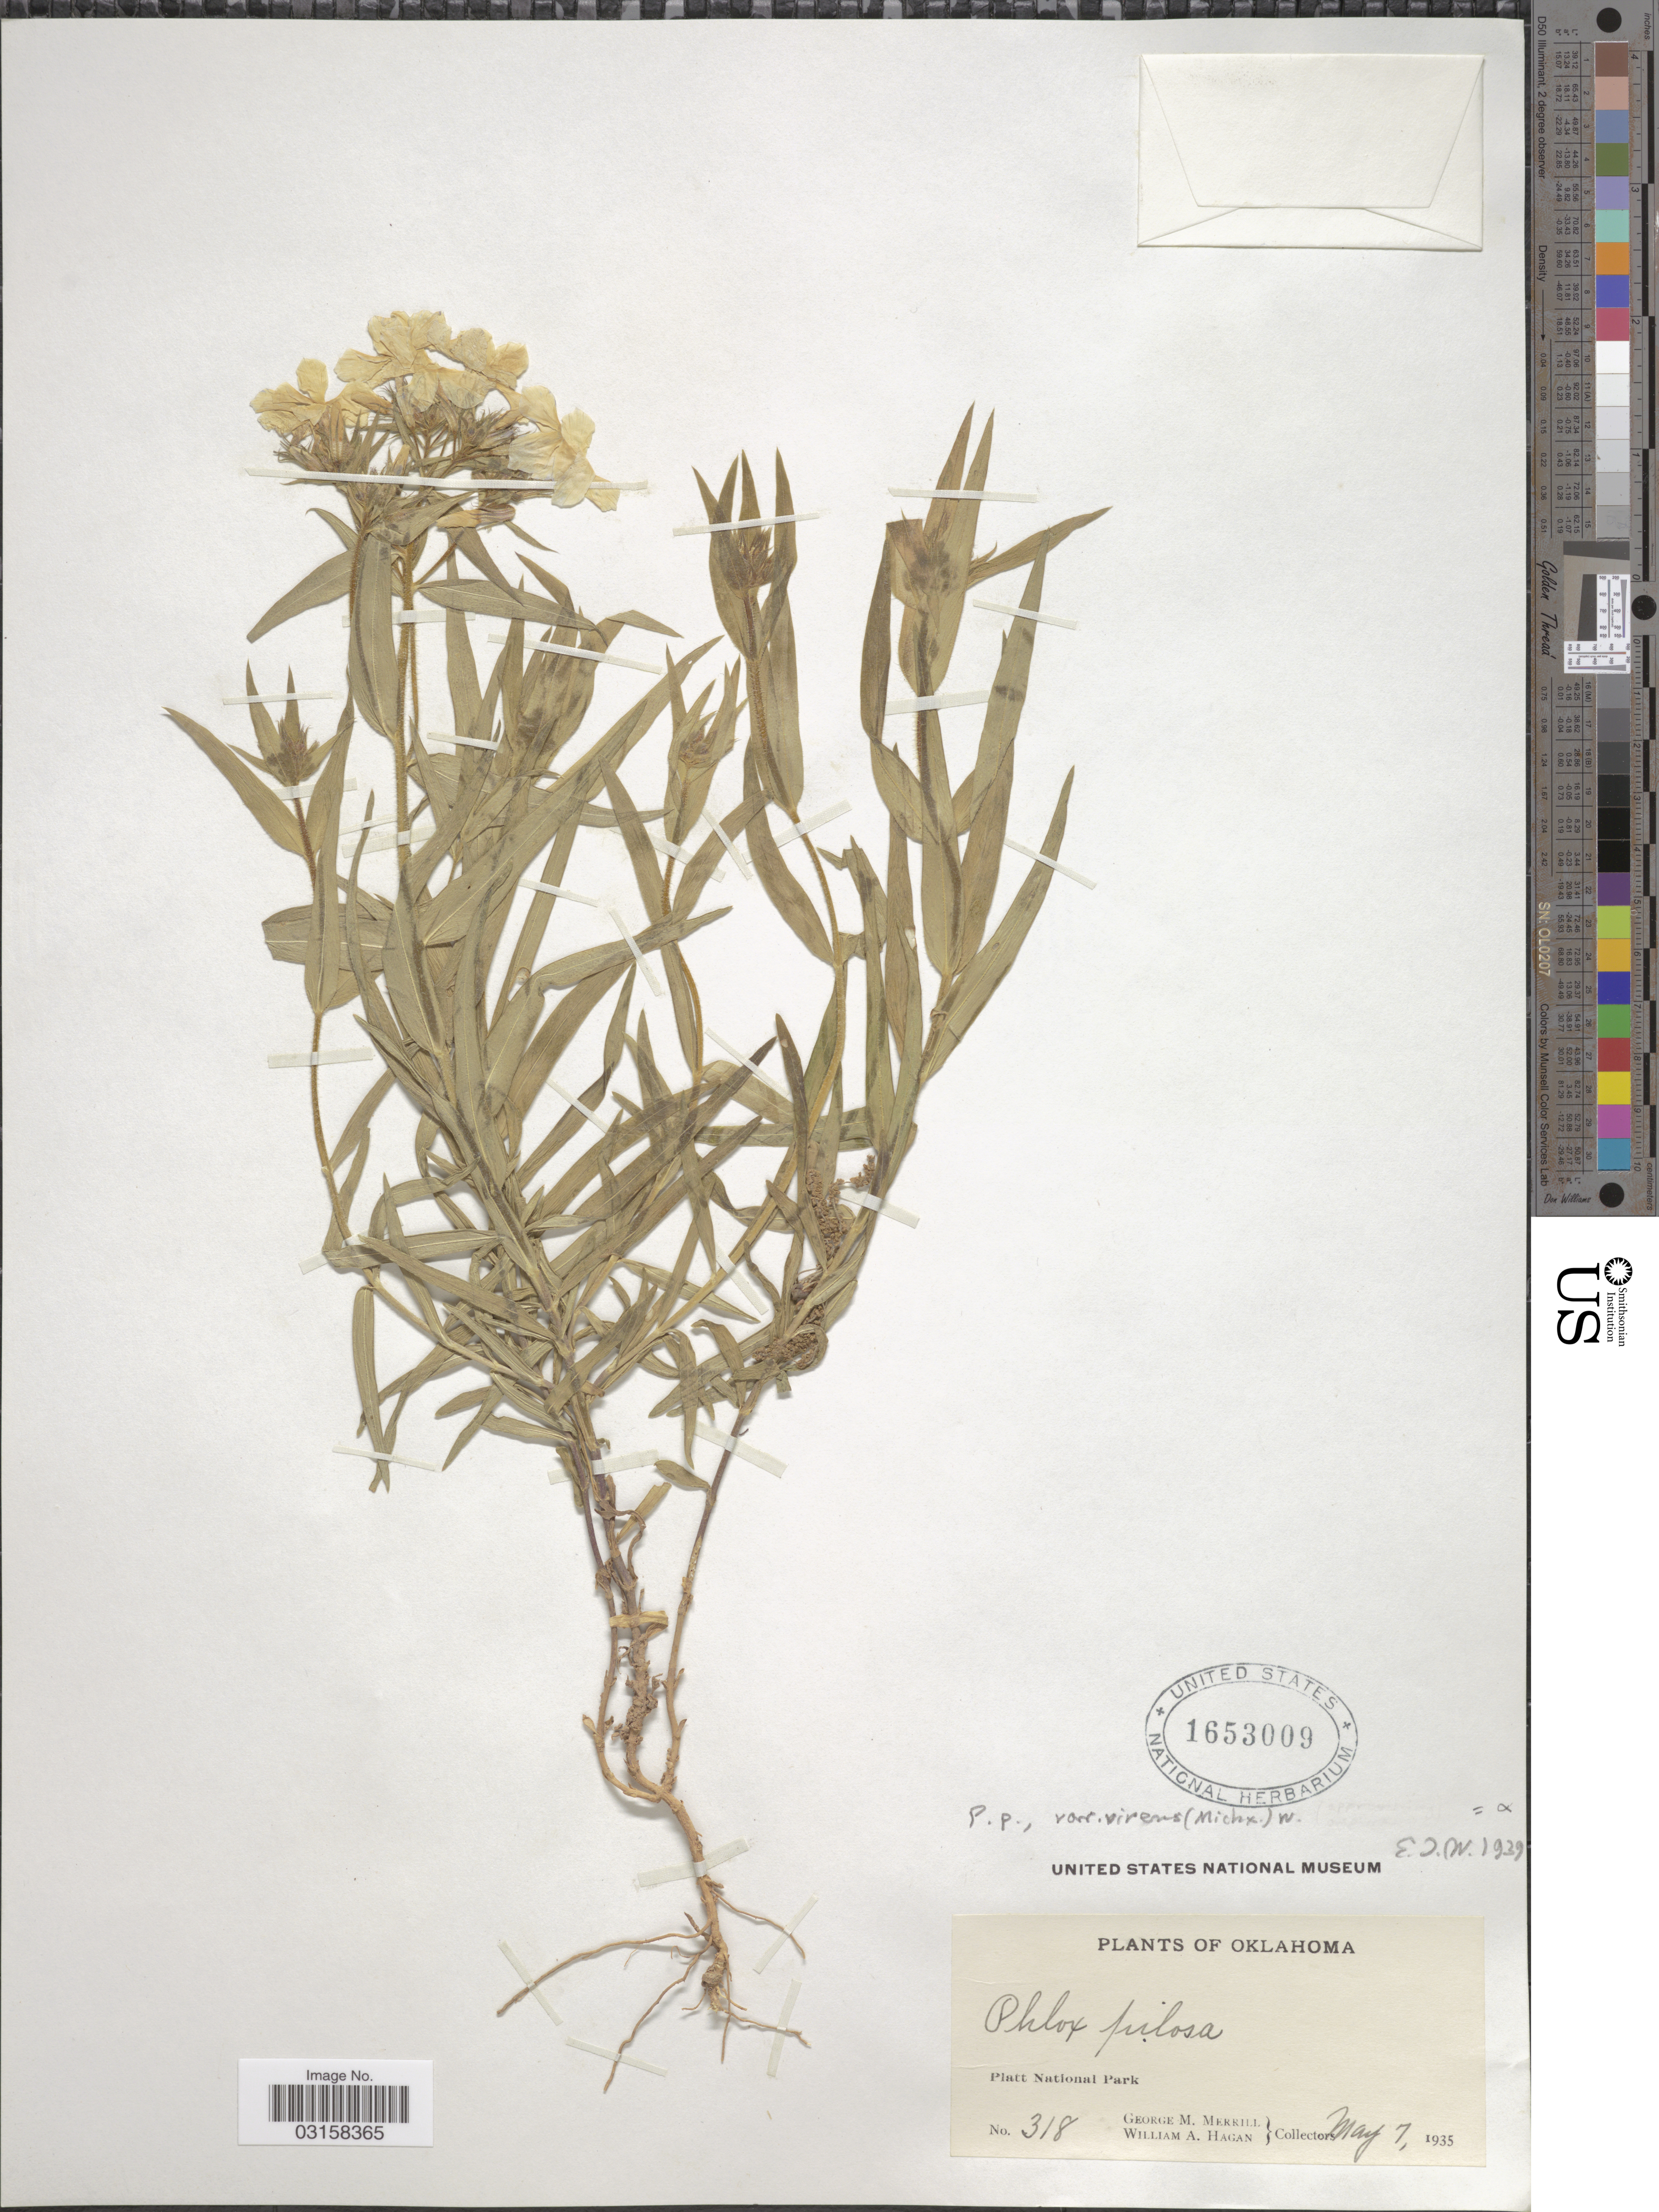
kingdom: Plantae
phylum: Tracheophyta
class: Magnoliopsida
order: Ericales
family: Polemoniaceae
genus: Phlox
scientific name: Phlox pilosa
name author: L.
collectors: G. M. Merrill & W. Hagan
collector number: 318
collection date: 1935-05-17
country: United States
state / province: Oklahoma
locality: Platt National Park.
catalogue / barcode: US 1653009